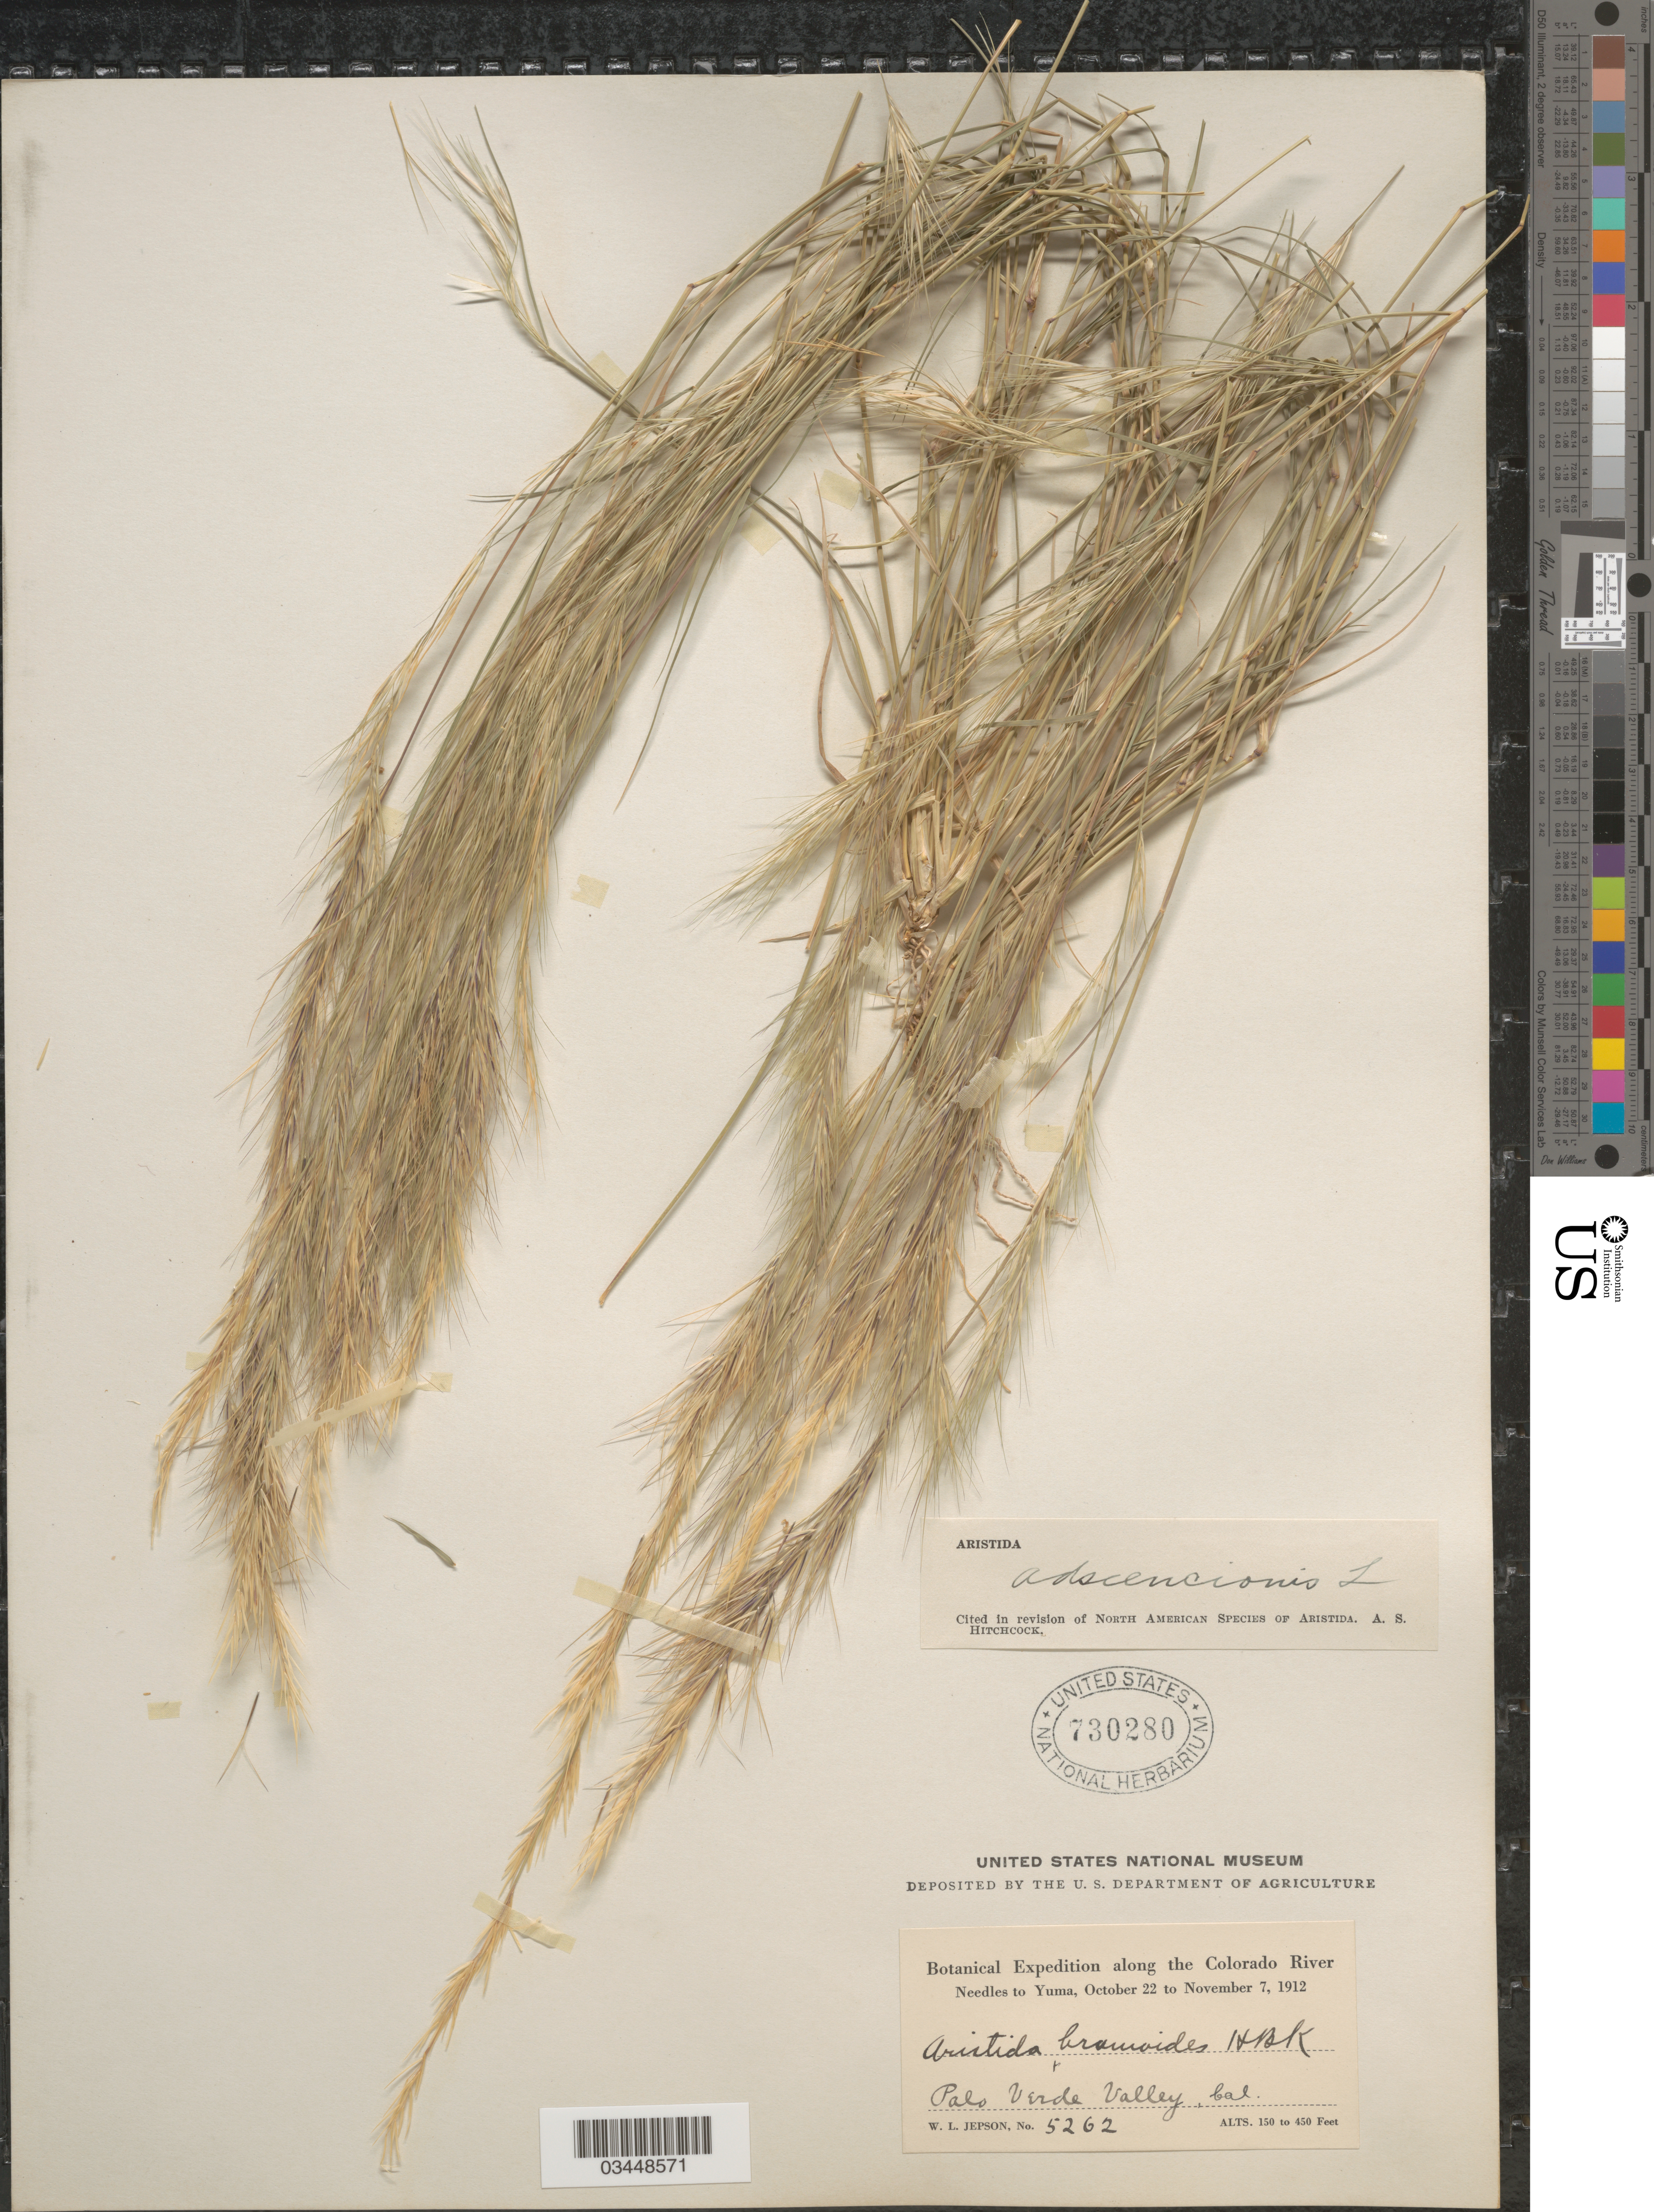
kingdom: Plantae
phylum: Tracheophyta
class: Liliopsida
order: Poales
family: Poaceae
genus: Aristida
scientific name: Aristida adscensionis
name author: L.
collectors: W. L. Jepson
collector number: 5262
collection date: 1912-10-22/1912-11-07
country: United States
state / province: California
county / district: San Bernardino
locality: Botanical Expedition along the Colorado River. Needles to Yuma. Palo Verde Valley.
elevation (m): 46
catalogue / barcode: US 730280